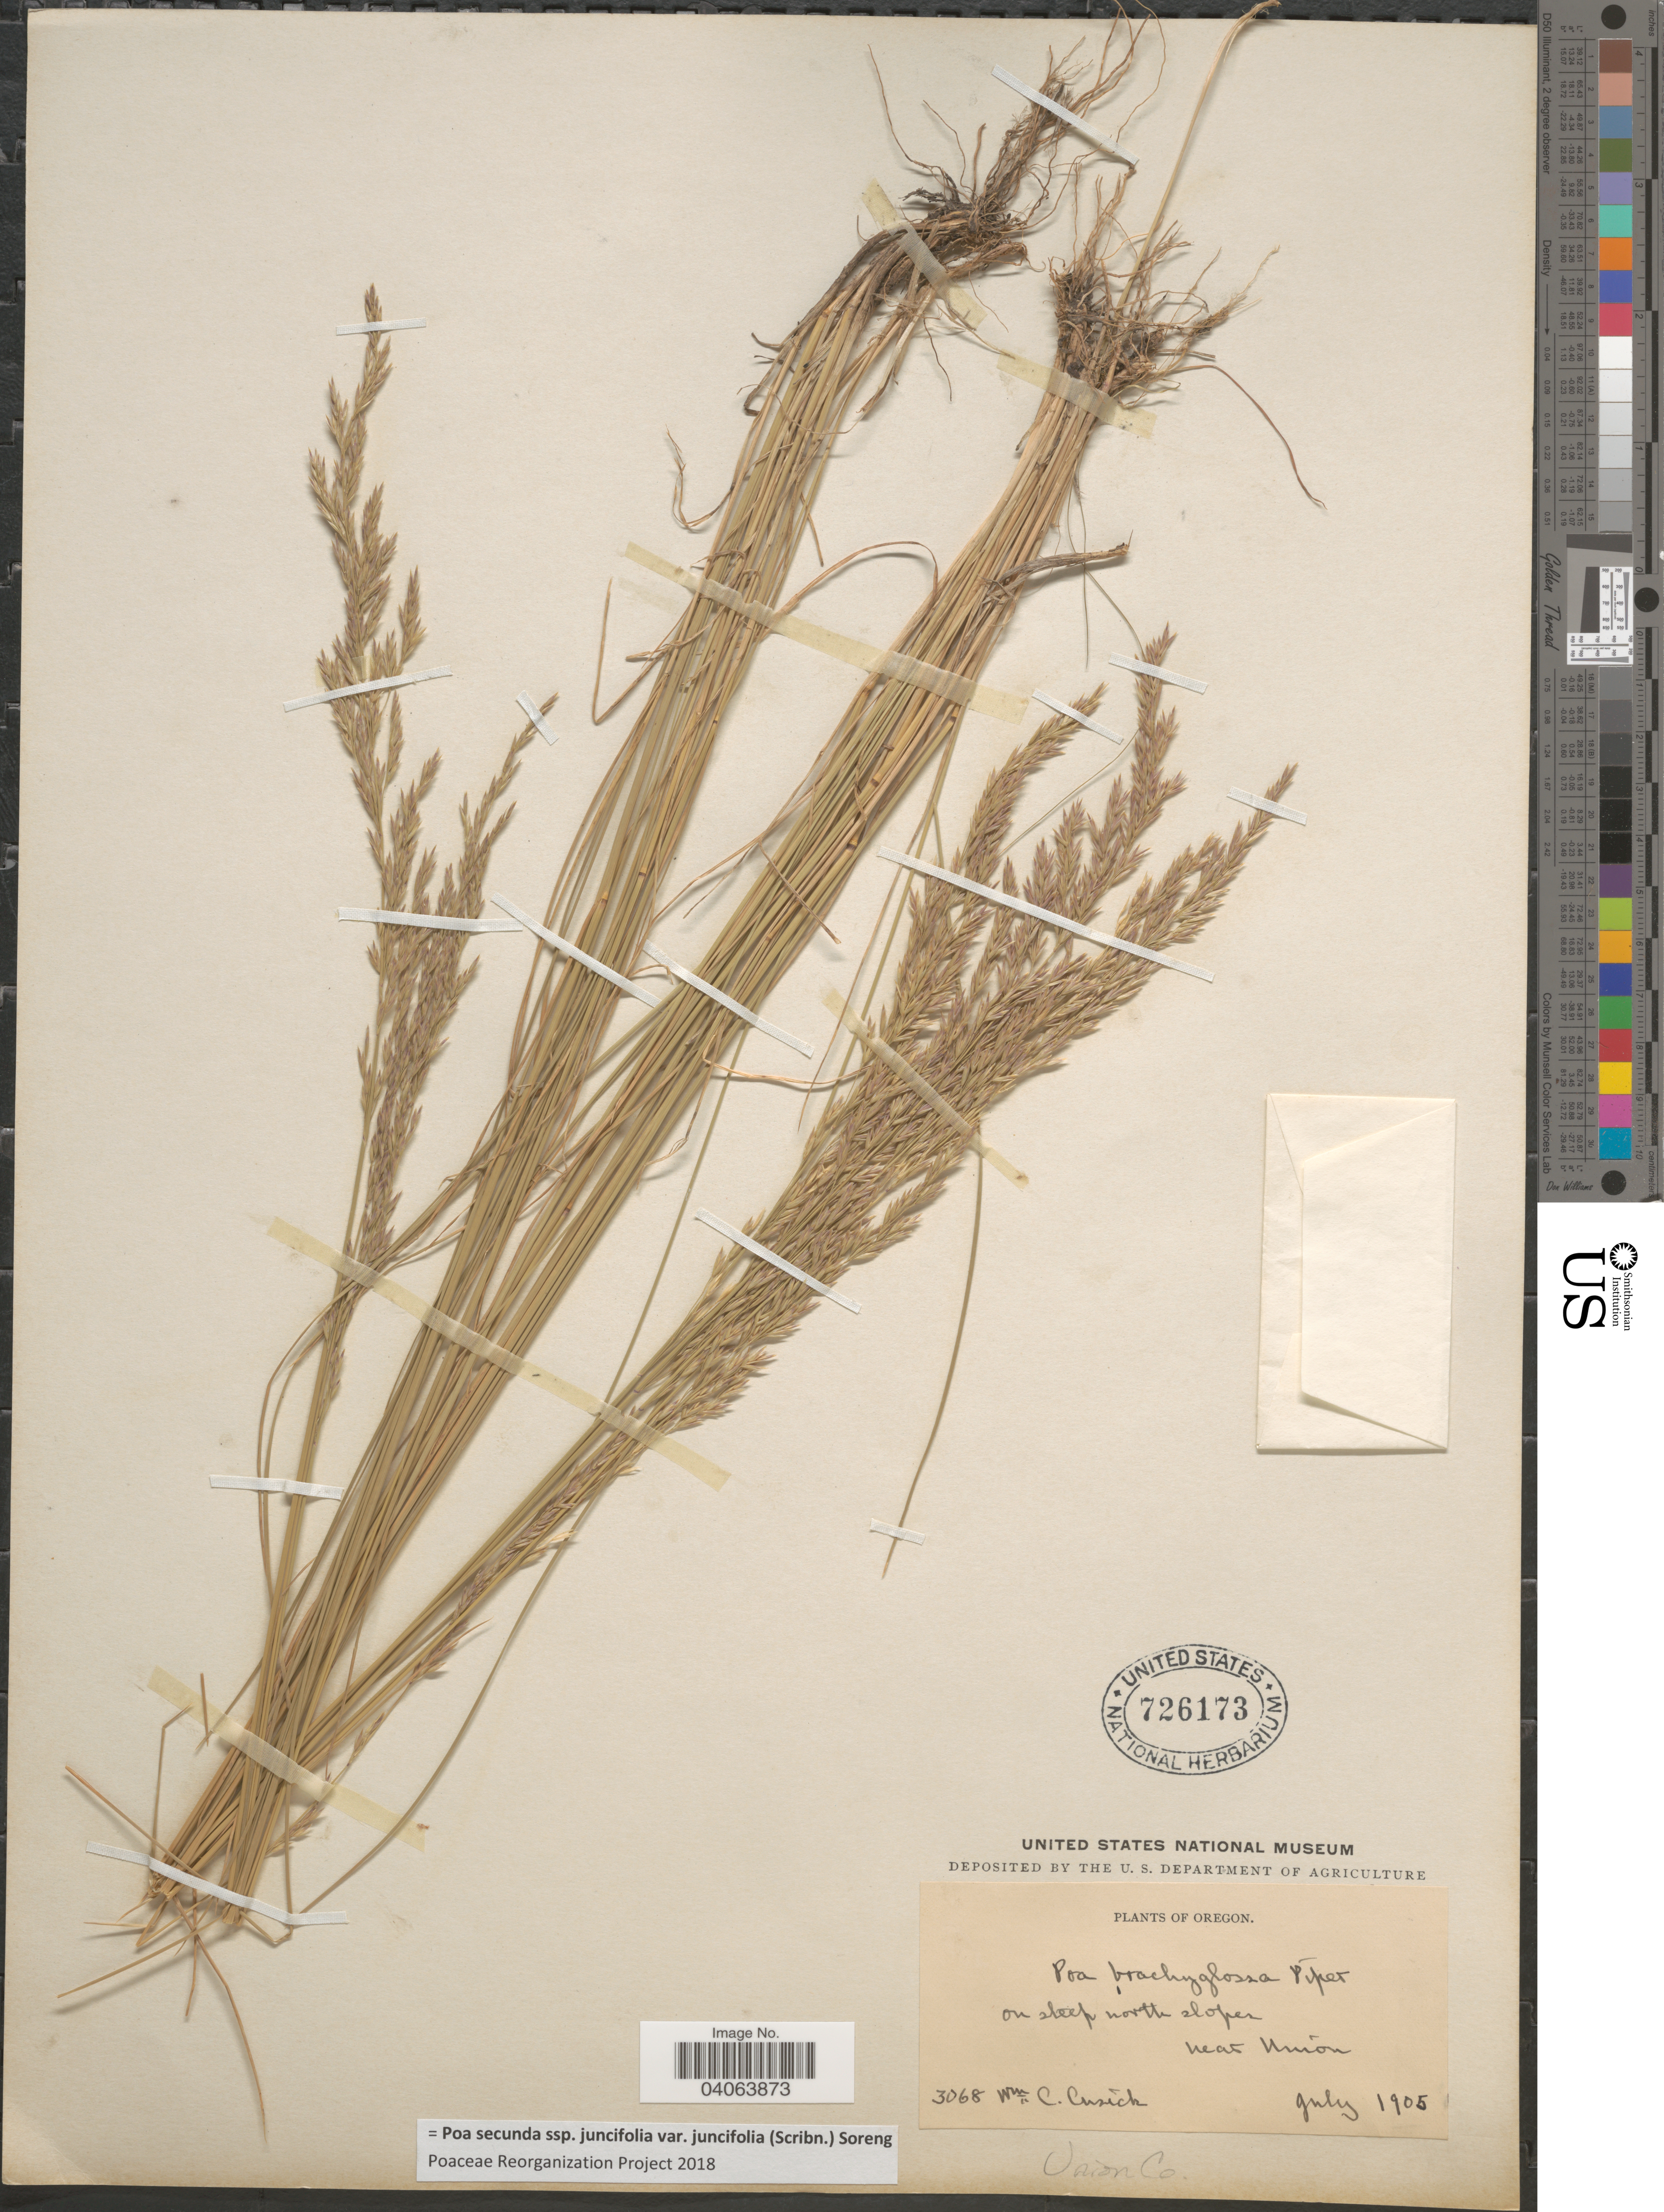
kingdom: Plantae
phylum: Tracheophyta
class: Liliopsida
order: Poales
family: Poaceae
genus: Poa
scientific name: Poa secunda subsp. juncifolia var. juncifolia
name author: (Scribn.) Soreng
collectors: W. C. Cusick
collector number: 3068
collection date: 1905-07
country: United States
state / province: Oregon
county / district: Union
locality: On steep north slopes near Union. Union Co.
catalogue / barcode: US 726173